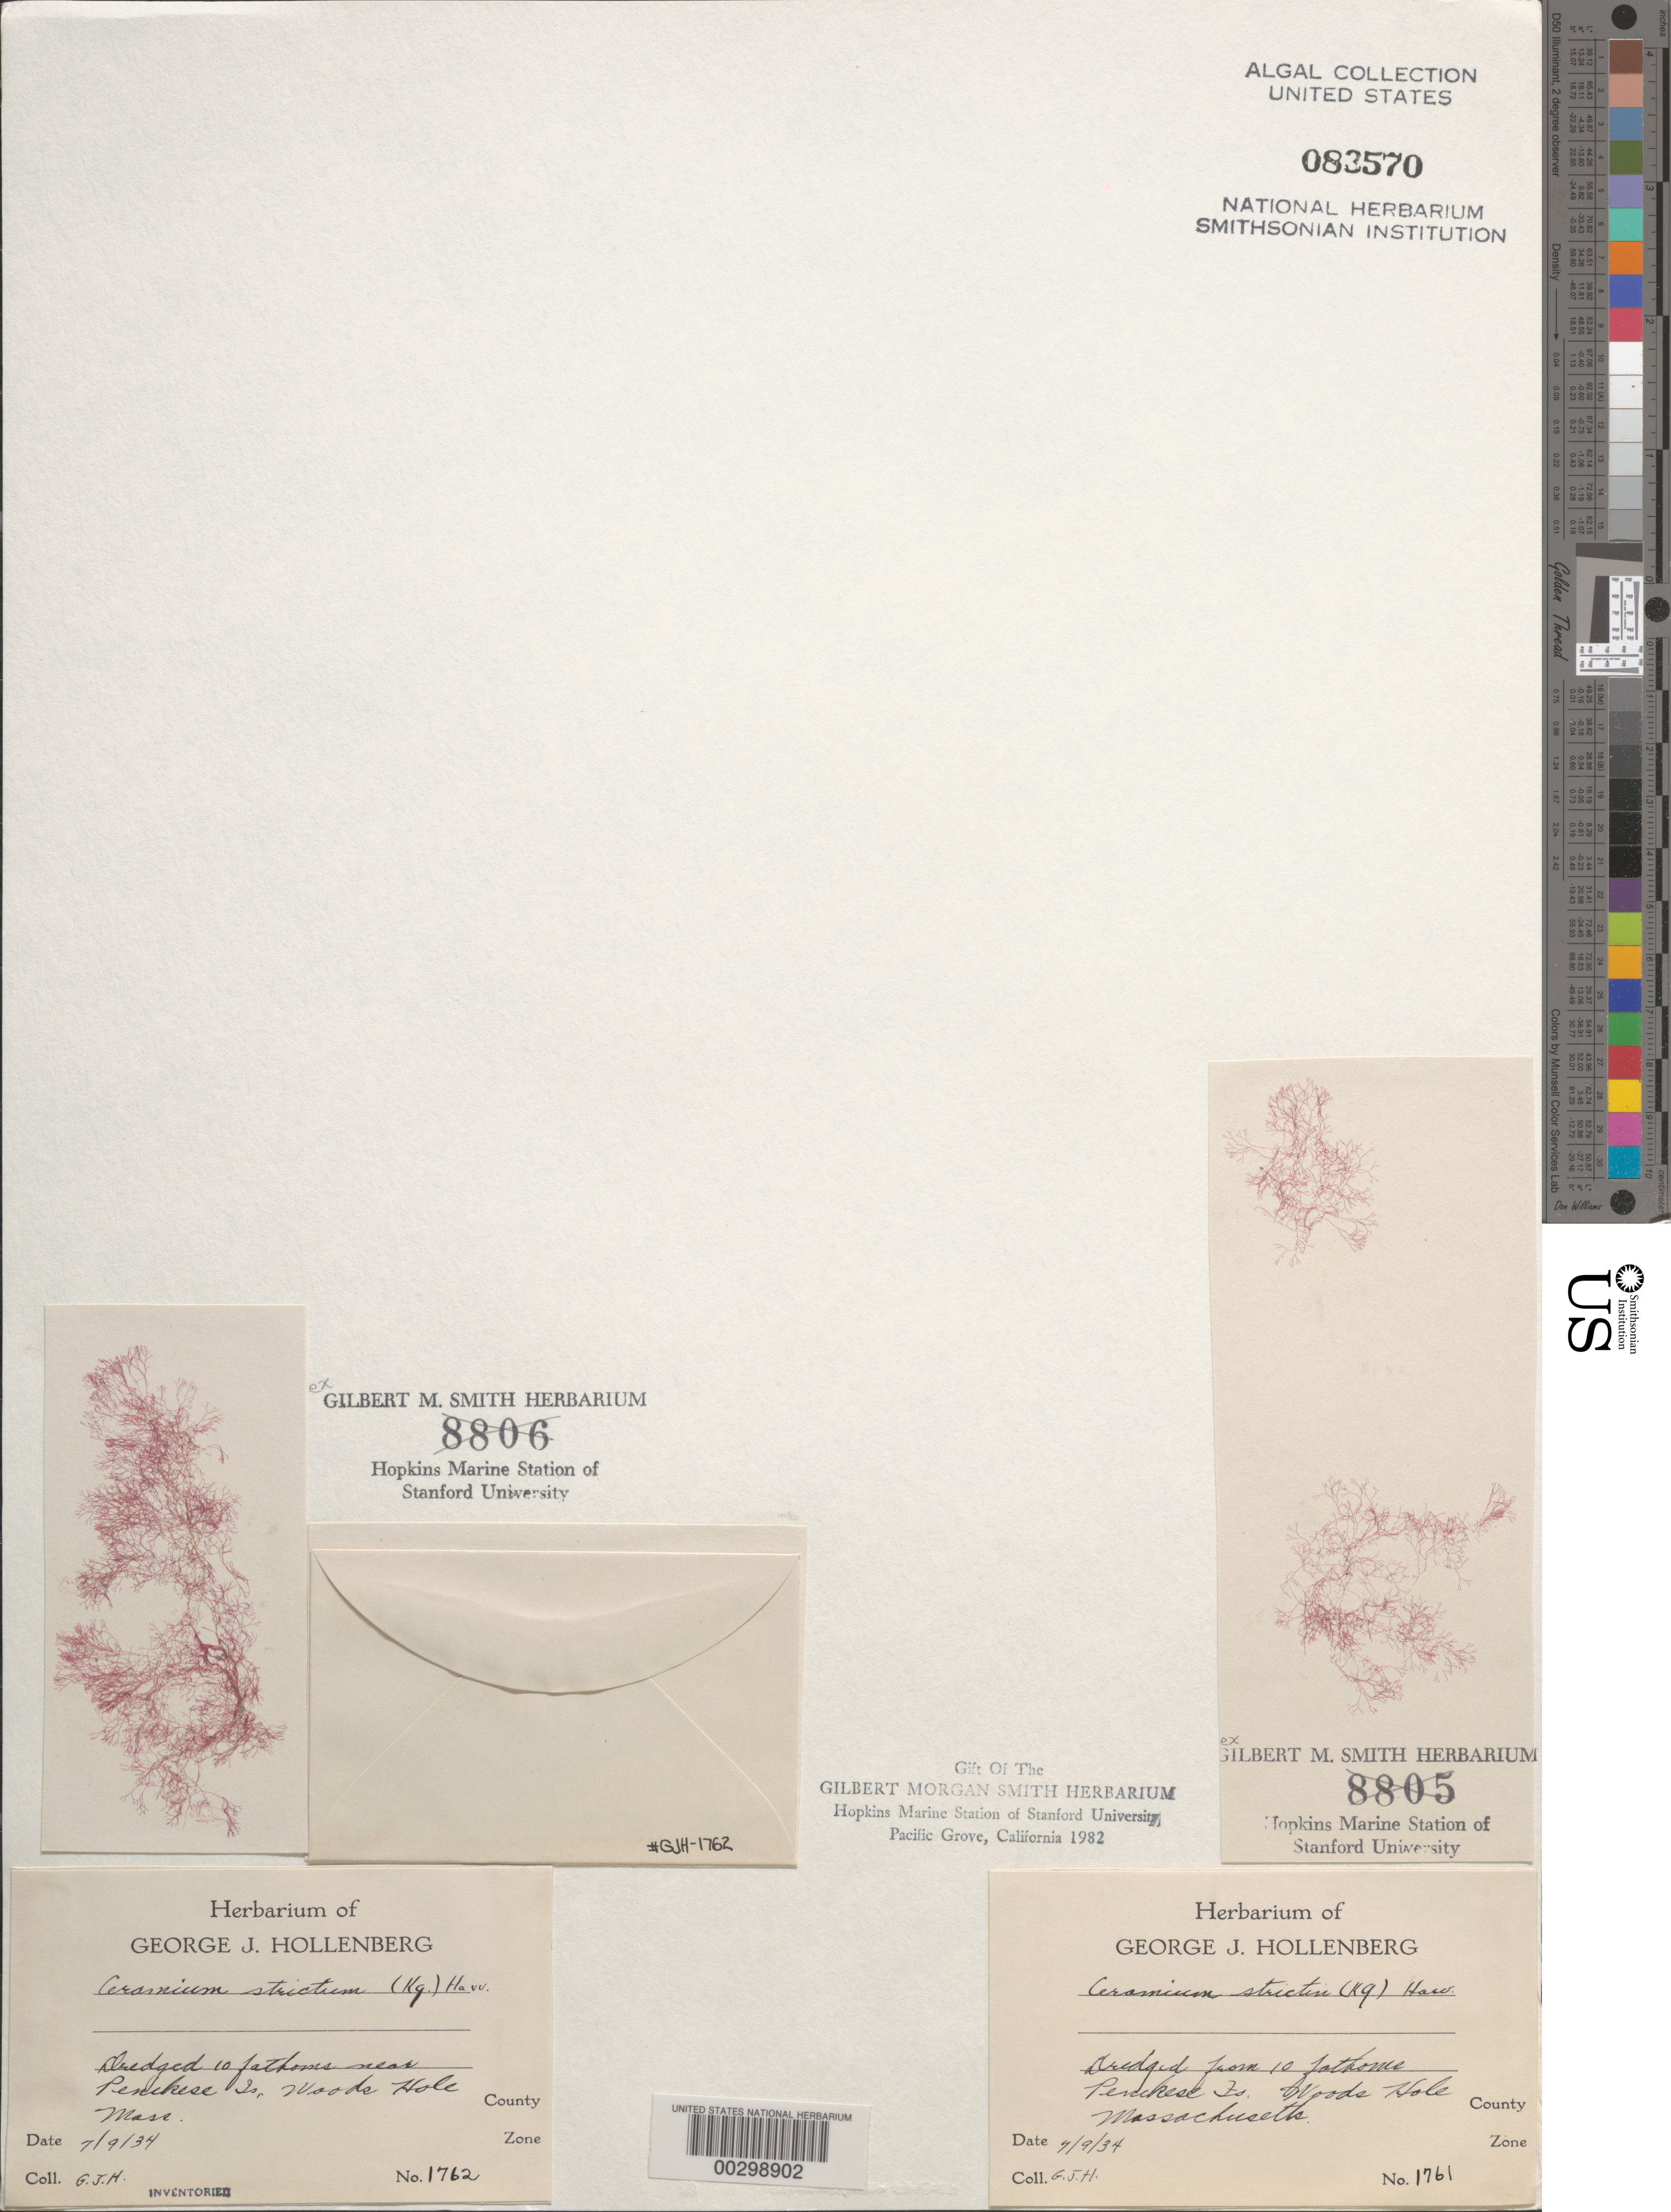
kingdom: Plantae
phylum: Rhodophyta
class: Florideophyceae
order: Ceramiales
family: Ceramiaceae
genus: Ceramium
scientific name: Ceramium strictum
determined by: Hollenberg, George J.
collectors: G. Hollenberg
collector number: GJH 1761 & GJH 1762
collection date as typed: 09 Jul 1934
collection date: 1934-07-09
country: United States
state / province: Massachusetts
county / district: Dukes County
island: Penikese Island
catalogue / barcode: US 83570